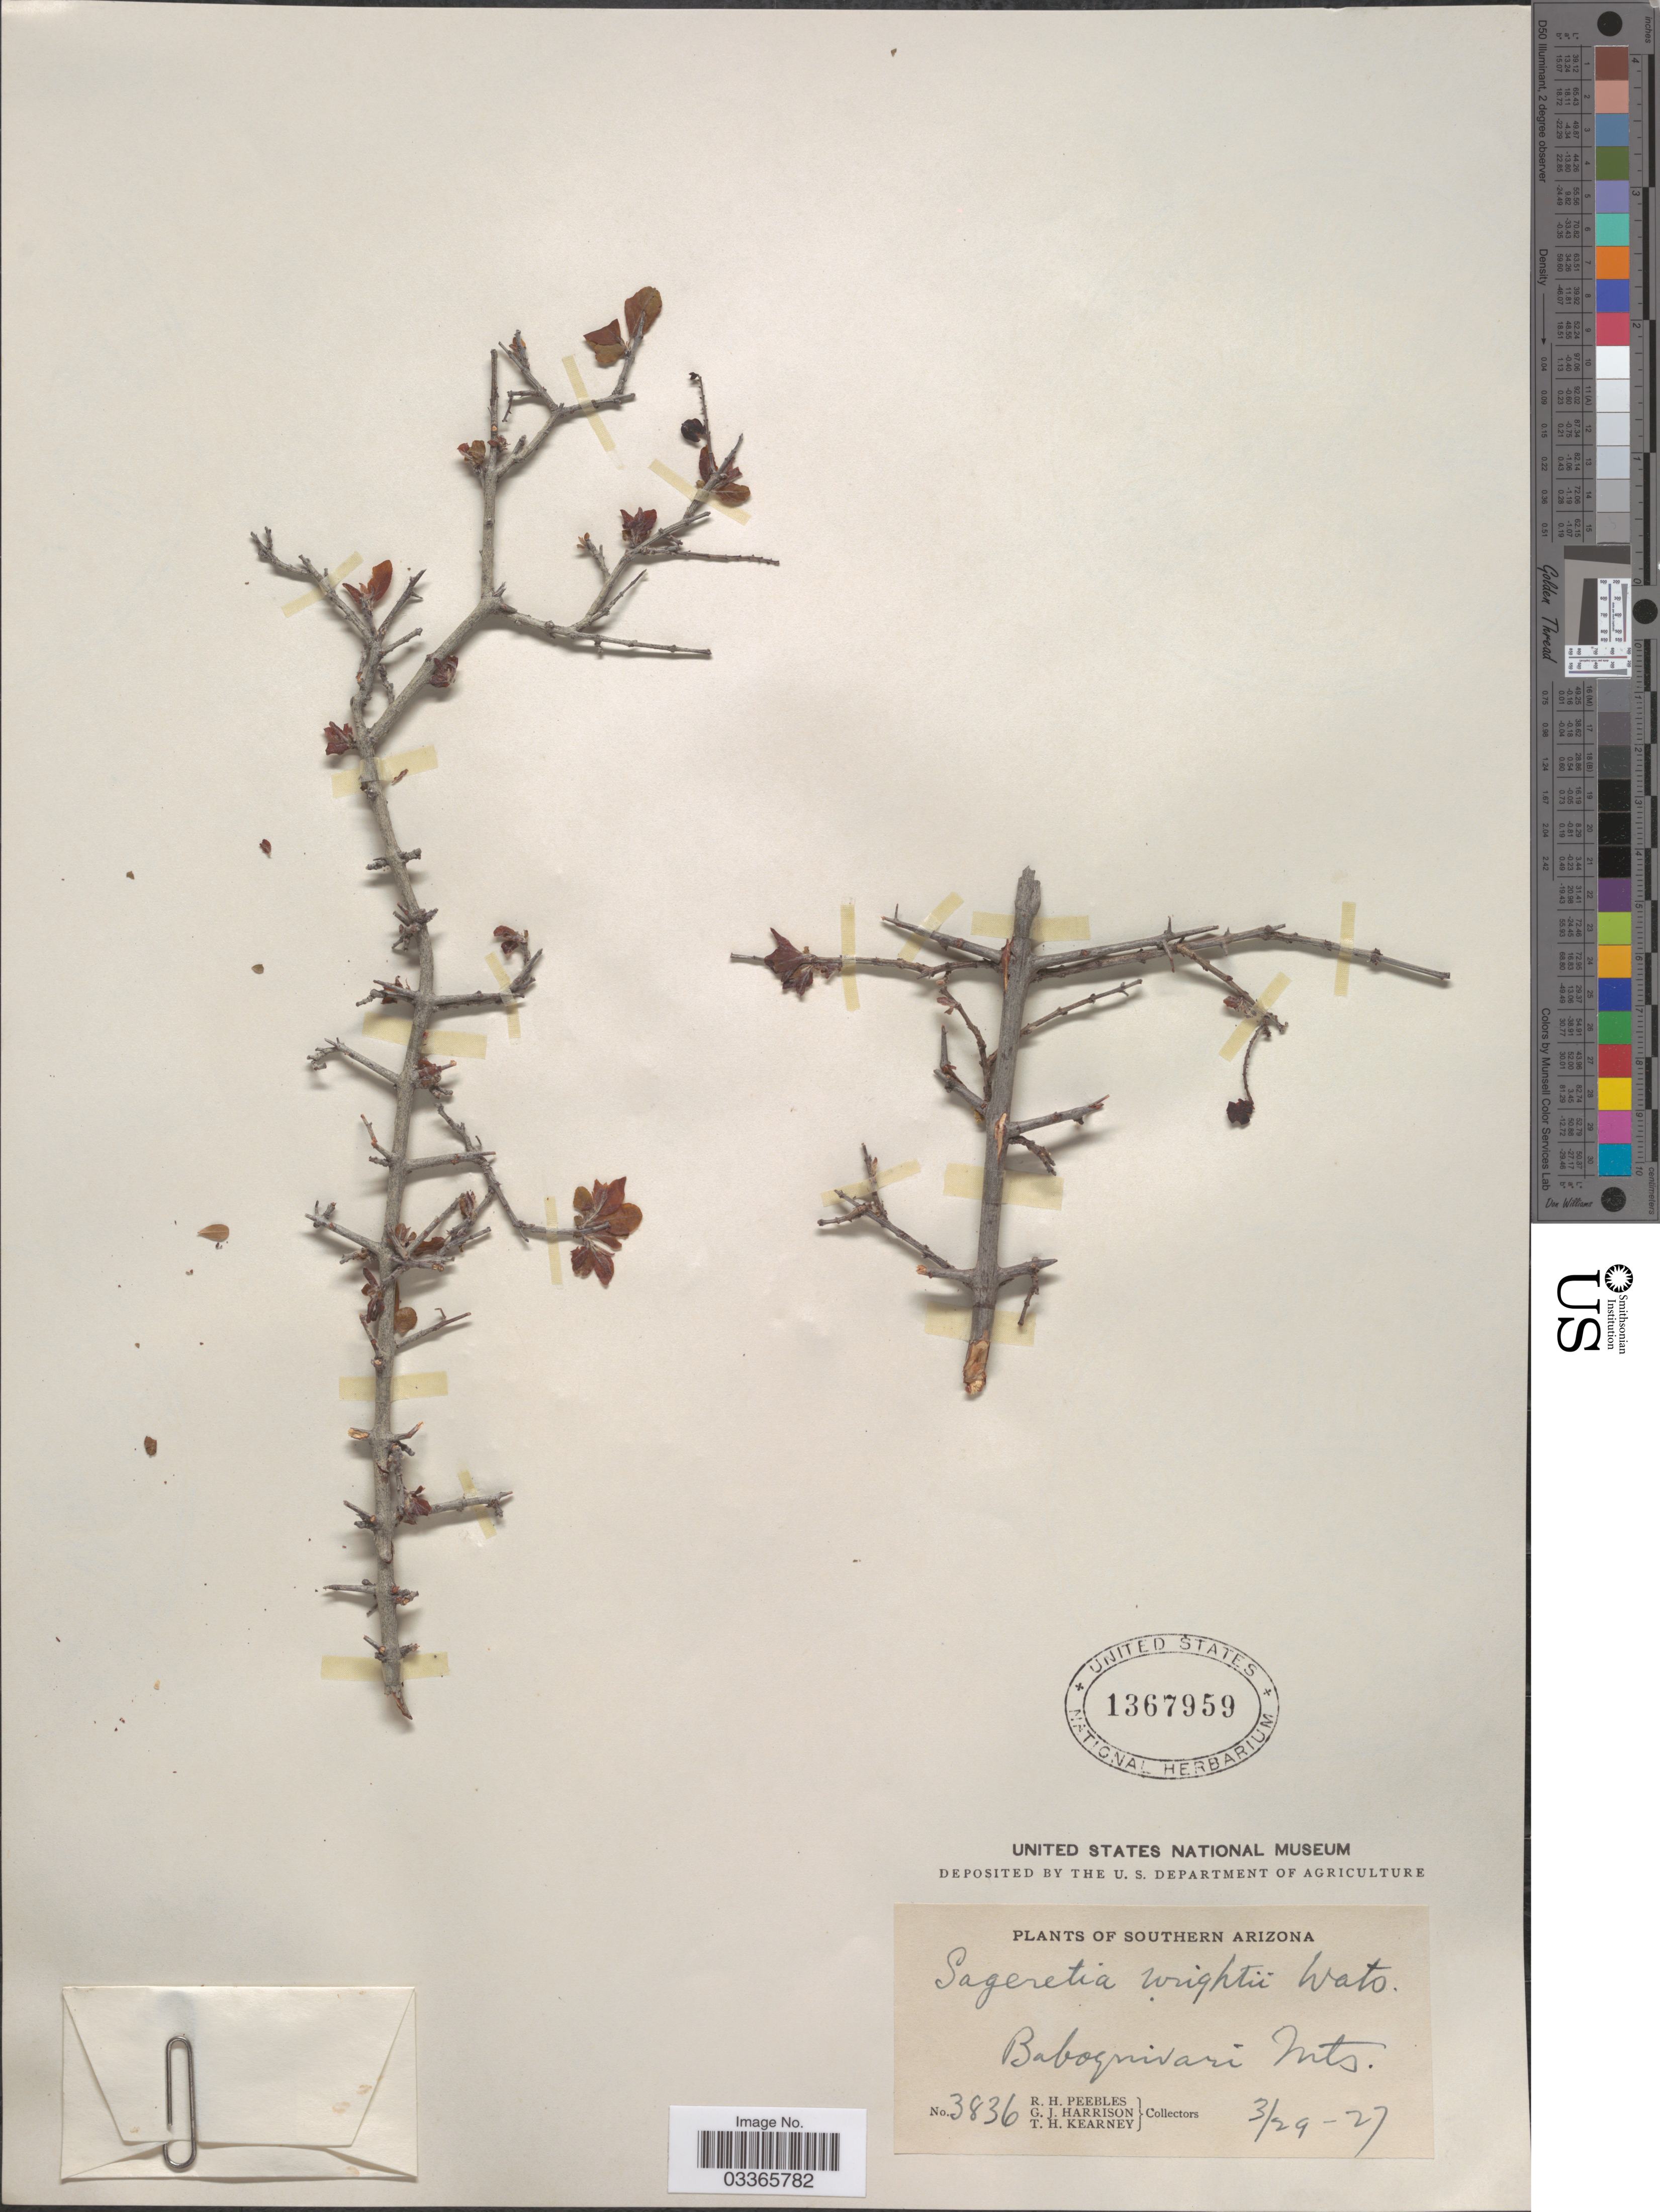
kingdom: Plantae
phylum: Tracheophyta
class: Magnoliopsida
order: Rosales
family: Rhamnaceae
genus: Sageretia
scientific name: Sageretia wrightii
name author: S. Watson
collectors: R. H. Peebles, G. J. Harrison & T. H. Kearney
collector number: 3836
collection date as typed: Transcribed d/m/y: 29/3/27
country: United States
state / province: Arizona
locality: Southern Arizona. Baboquivari Mts.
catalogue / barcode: US 1367959